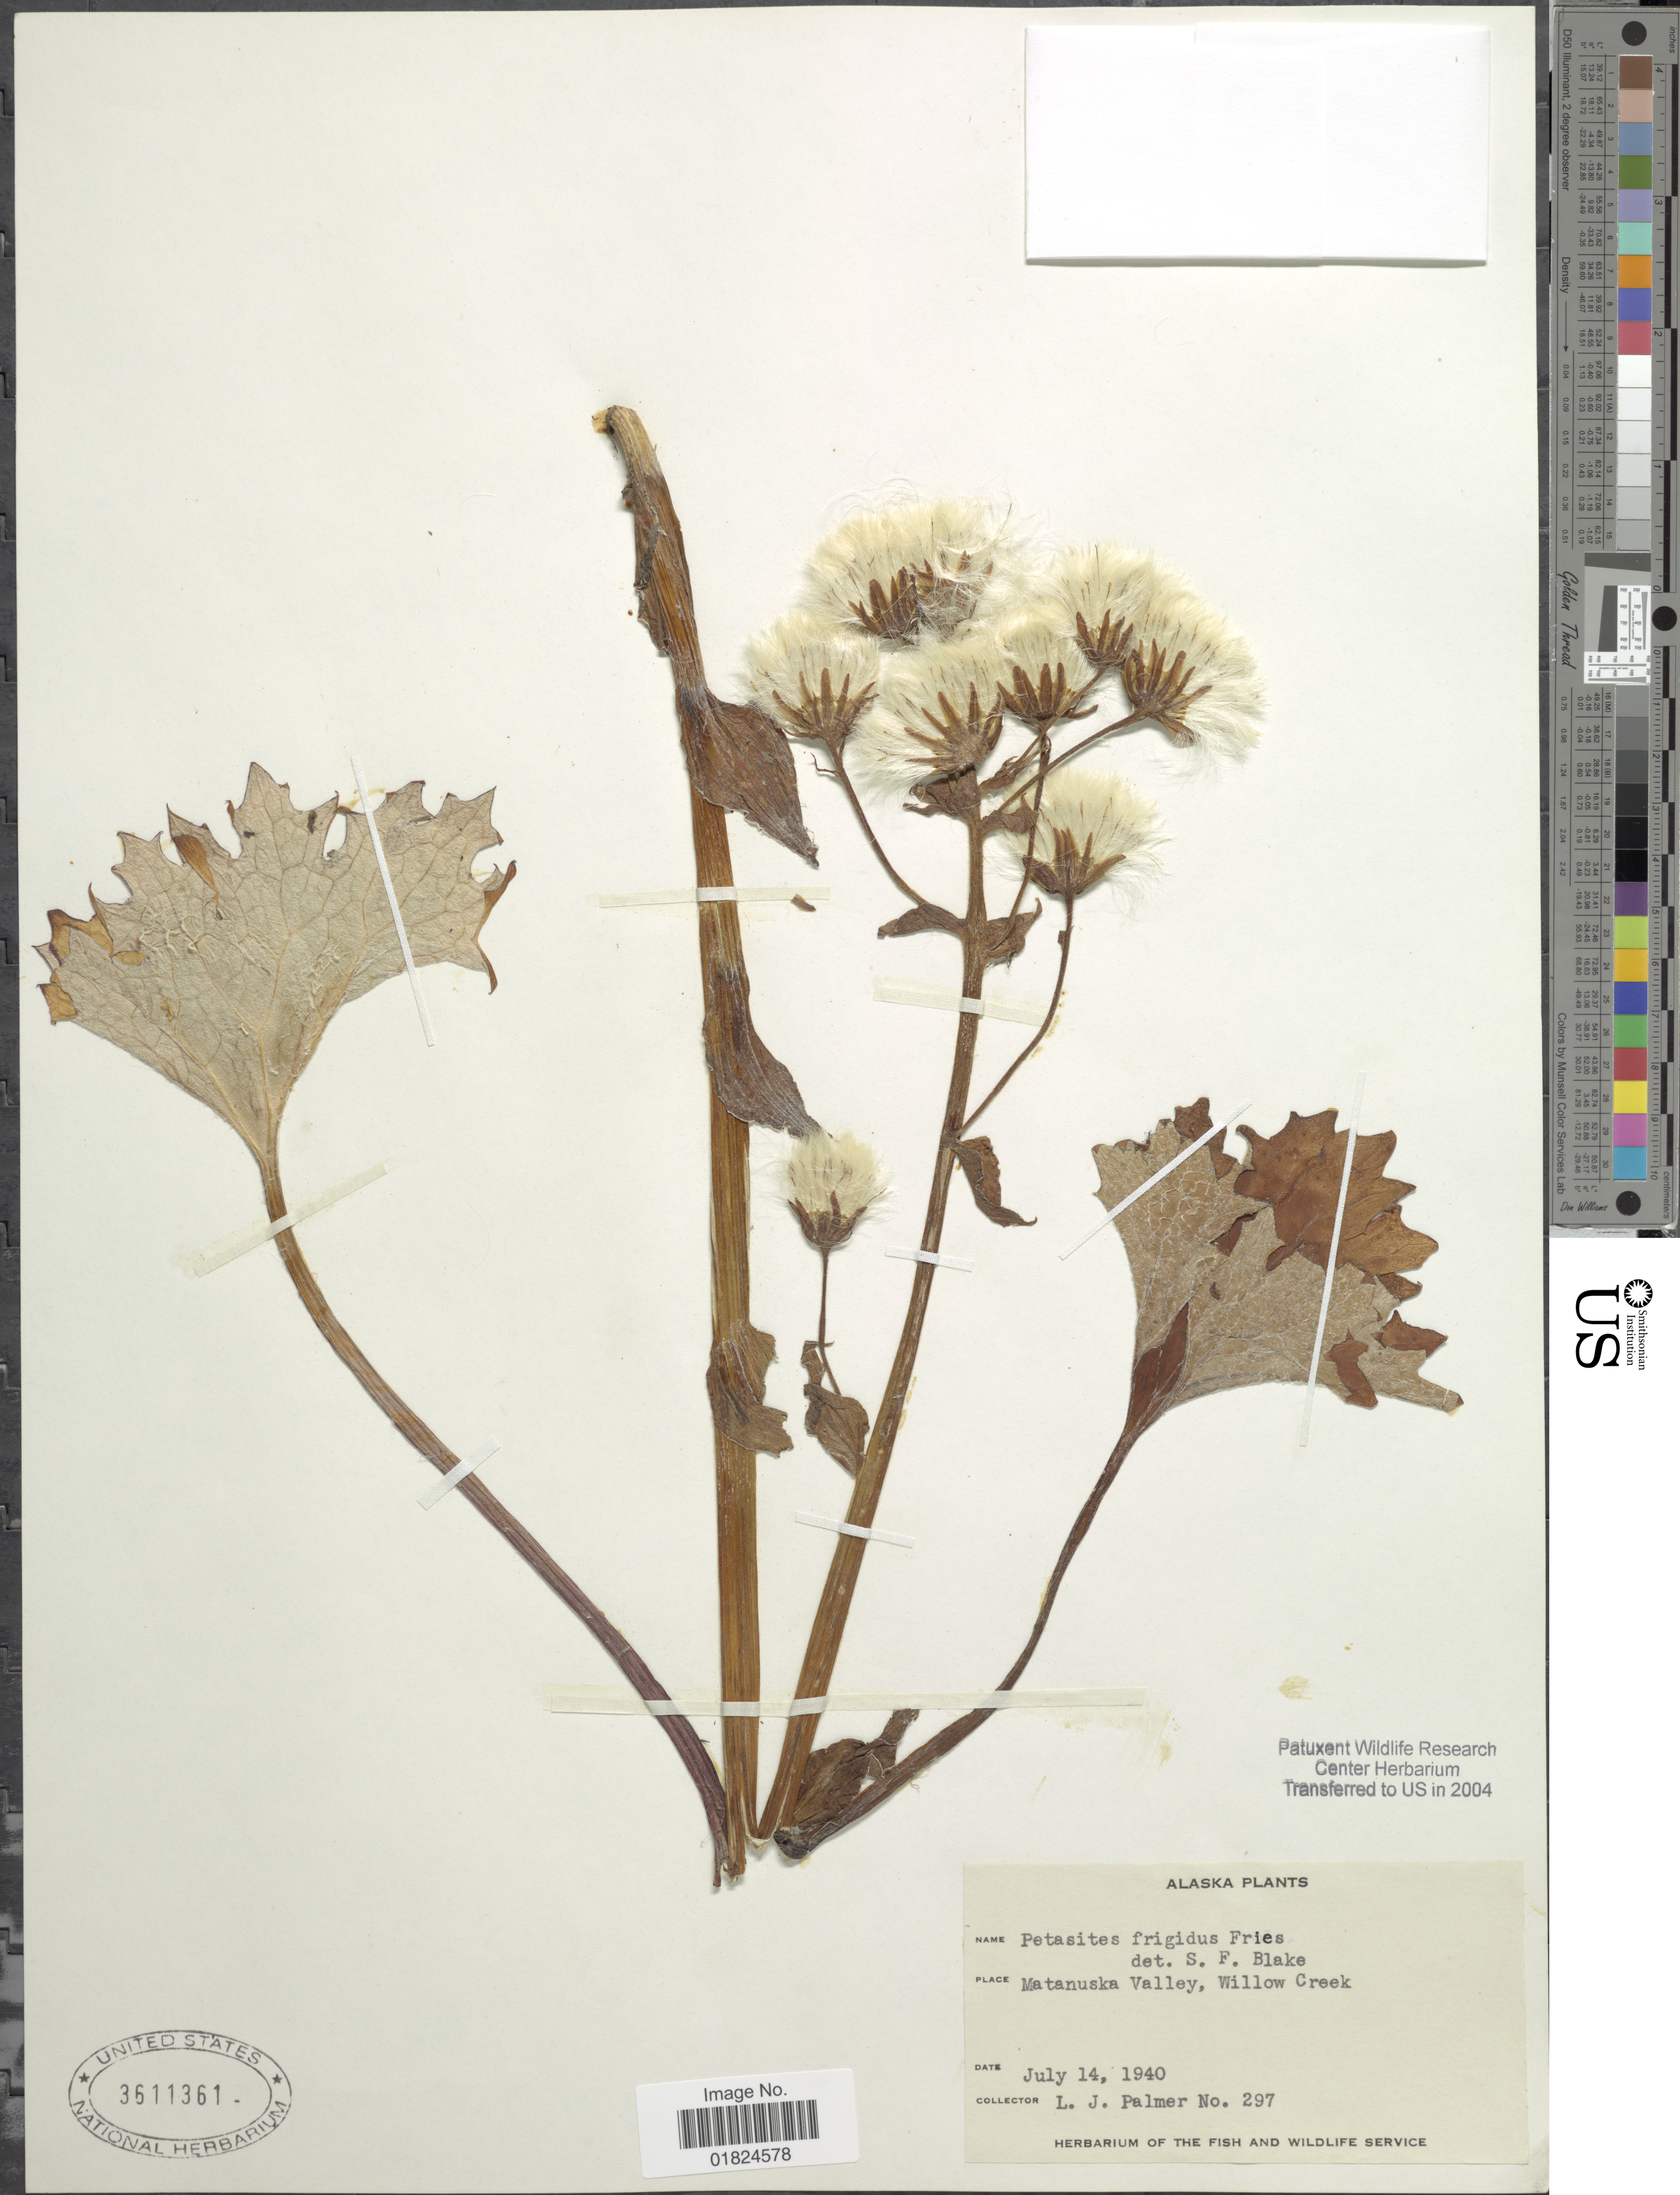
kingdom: Plantae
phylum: Tracheophyta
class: Magnoliopsida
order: Asterales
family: Asteraceae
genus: Petasites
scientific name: Petasites frigidus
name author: (L.) Fr.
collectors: L. J. Palmer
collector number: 297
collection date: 1940-07-14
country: United States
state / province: Alaska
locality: Matanuska Valley, Willow Creek.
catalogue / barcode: US 3611361